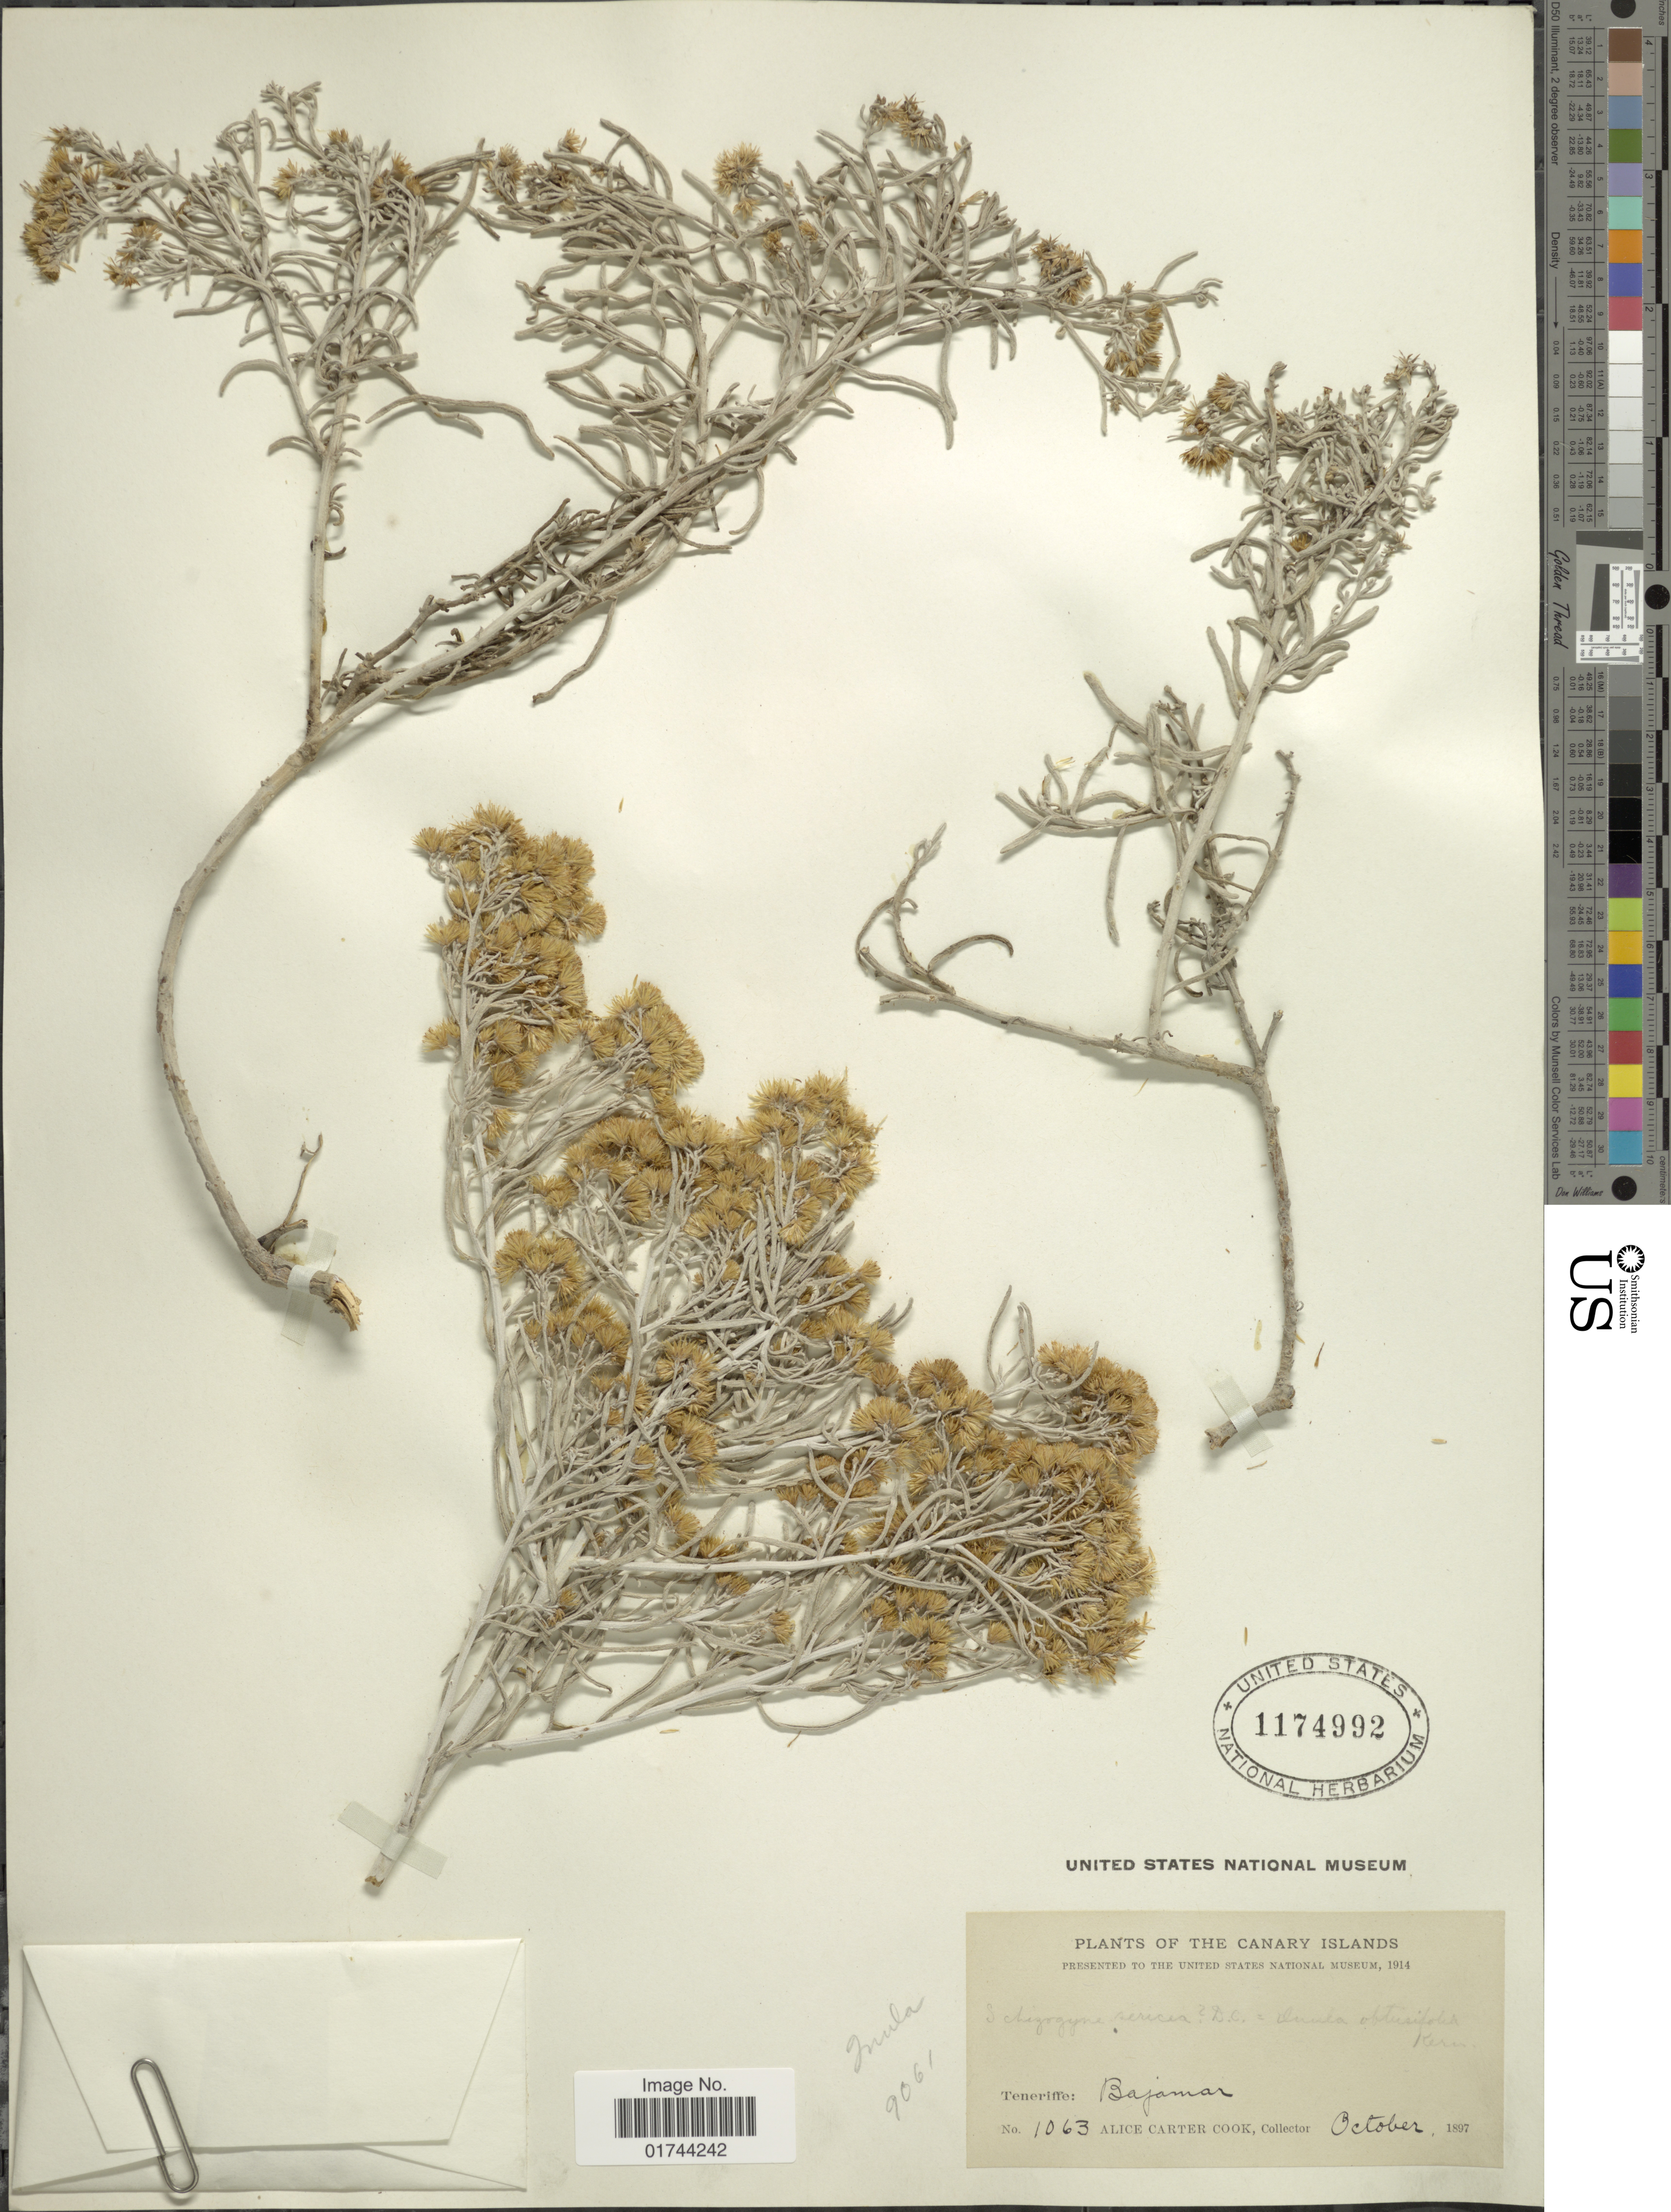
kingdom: Plantae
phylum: Tracheophyta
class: Magnoliopsida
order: Asterales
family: Asteraceae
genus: Inula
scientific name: Inula obtusifolia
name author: A. Kern.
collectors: Alice C. Cook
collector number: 1063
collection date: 1897-10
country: Spain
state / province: Canarias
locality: Canary Islands, Teneriffe: Bajamar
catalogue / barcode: US 1174992